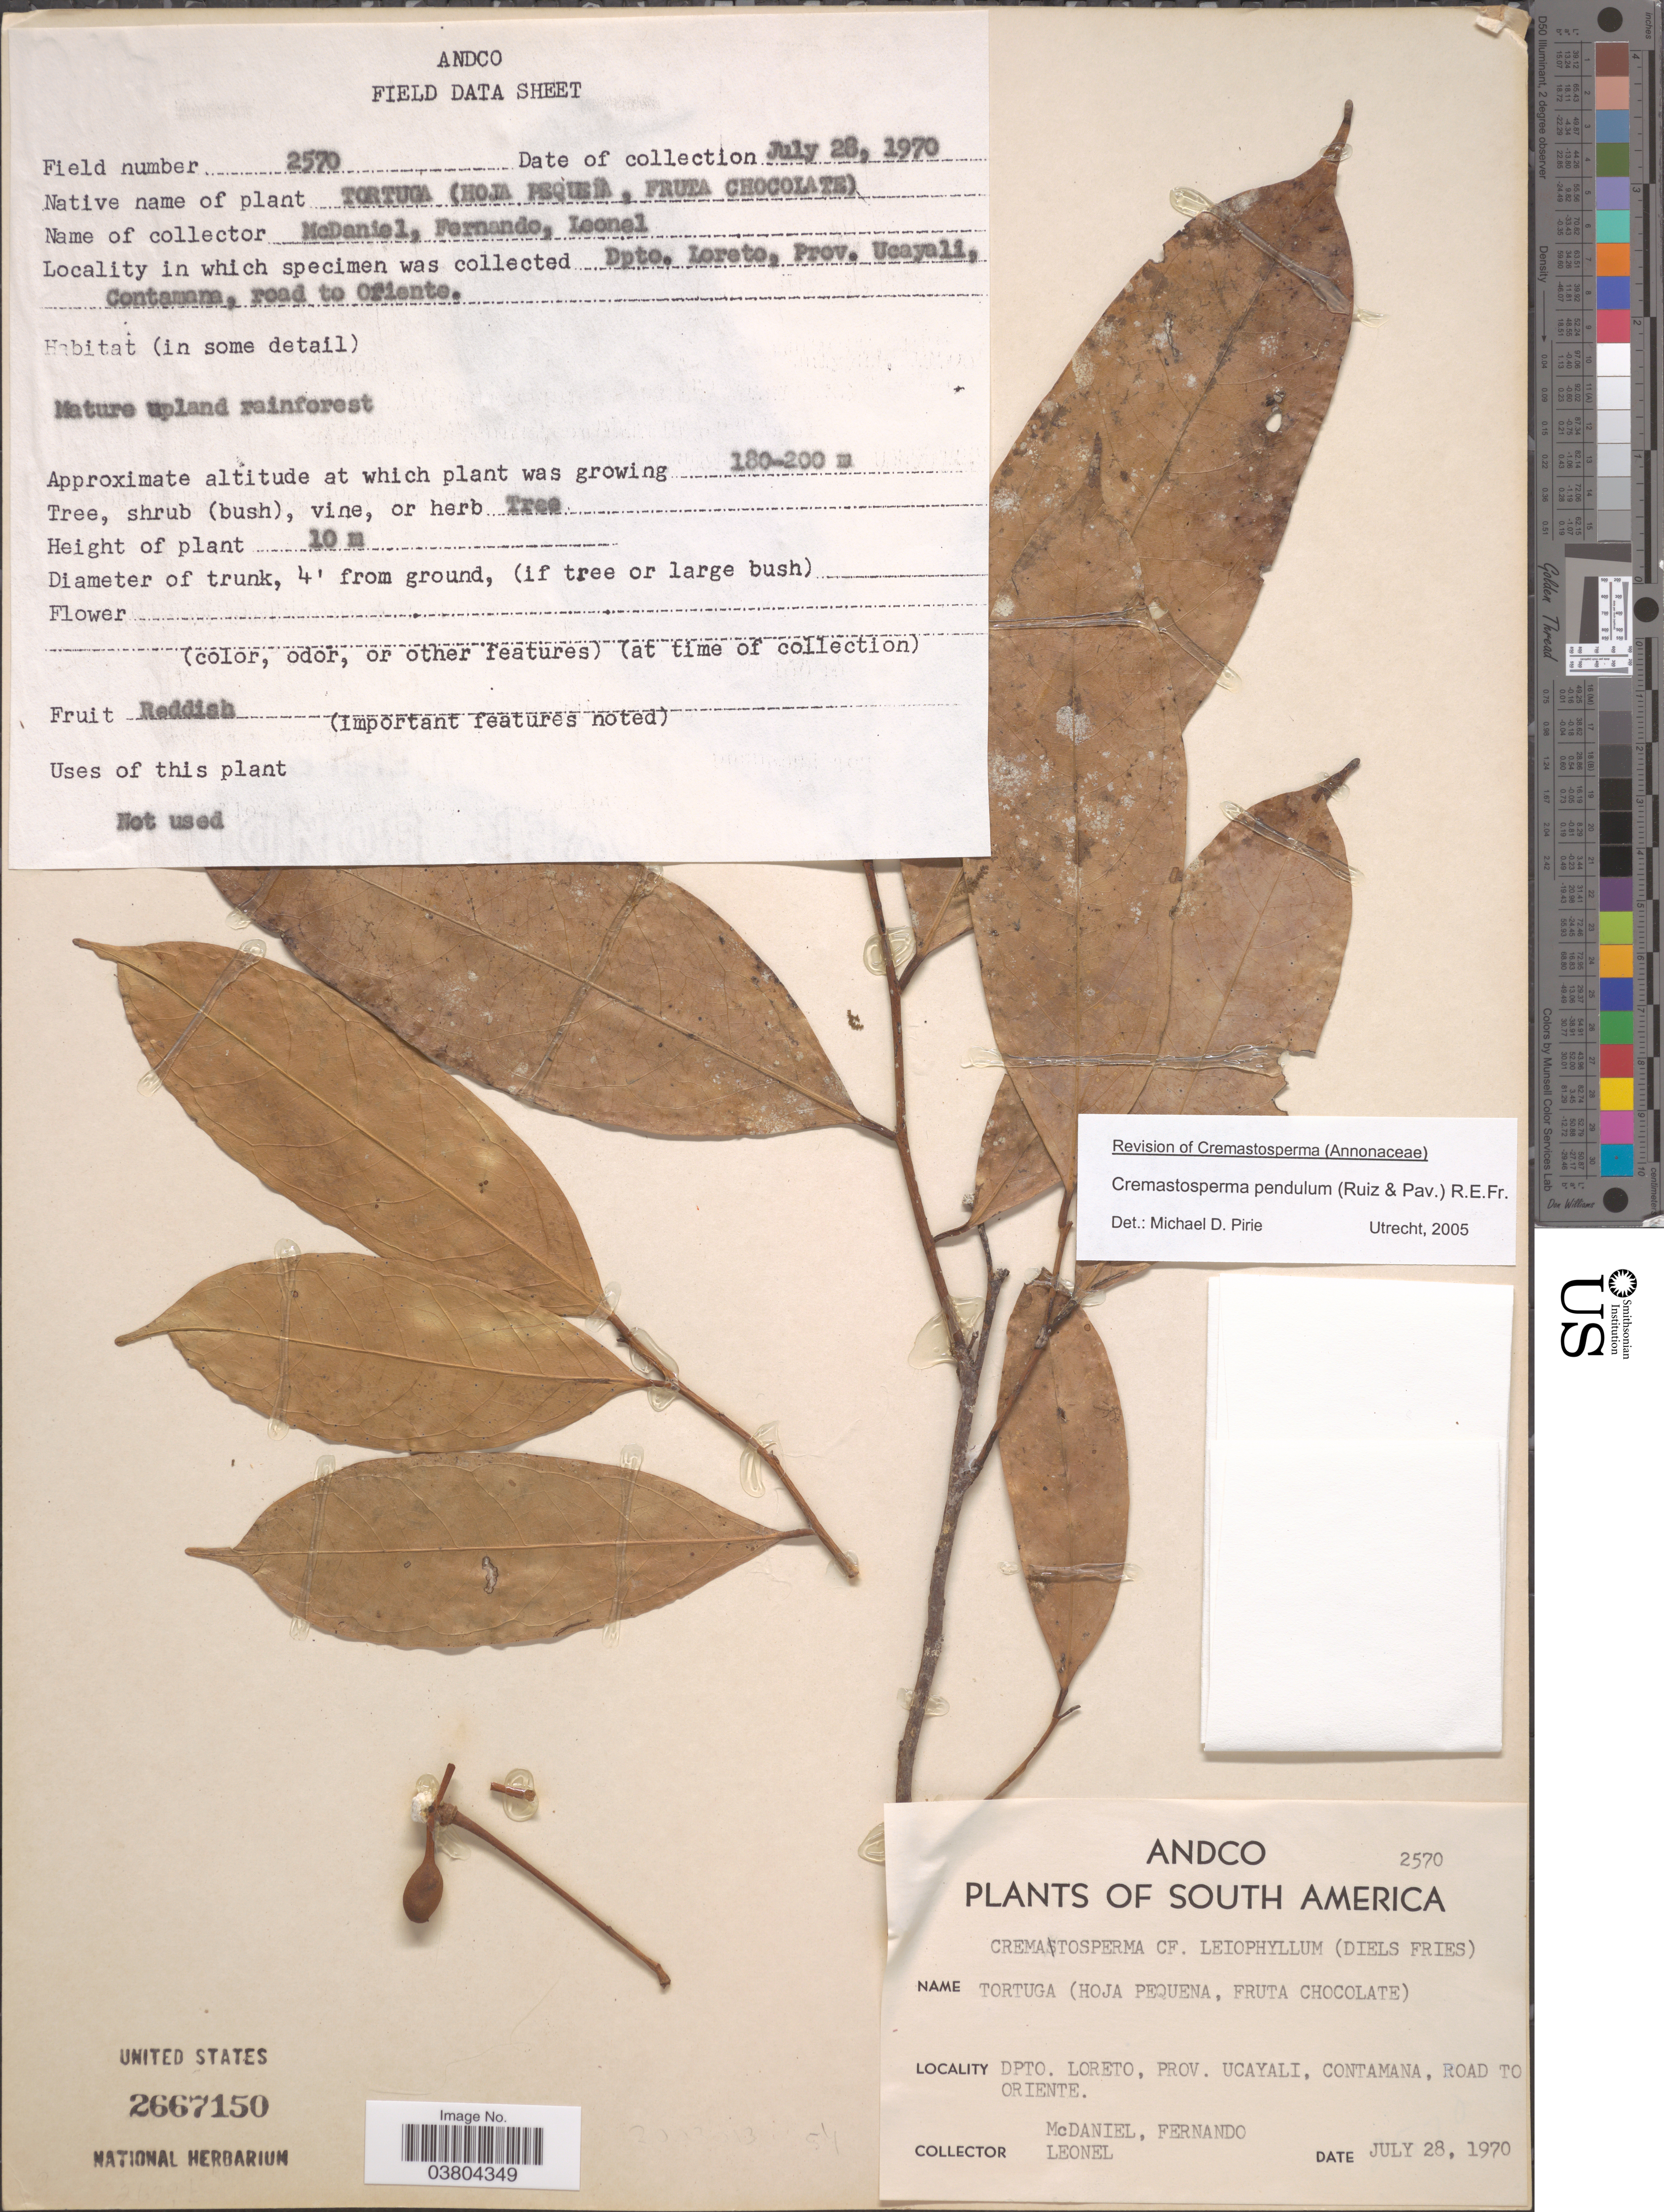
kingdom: Plantae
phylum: Tracheophyta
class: Magnoliopsida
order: Magnoliales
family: Annonaceae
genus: Cremastosperma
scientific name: Cremastosperma pendulum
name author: R.E. Fr.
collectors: -- McDaniel, -- Fernando & -- Leonel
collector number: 2570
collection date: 1970-07-28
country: Peru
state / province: Loreto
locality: Dpto. Loreto, Procv. Ucayali, Contamana, road to Oriente.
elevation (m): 180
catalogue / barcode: US 2667150